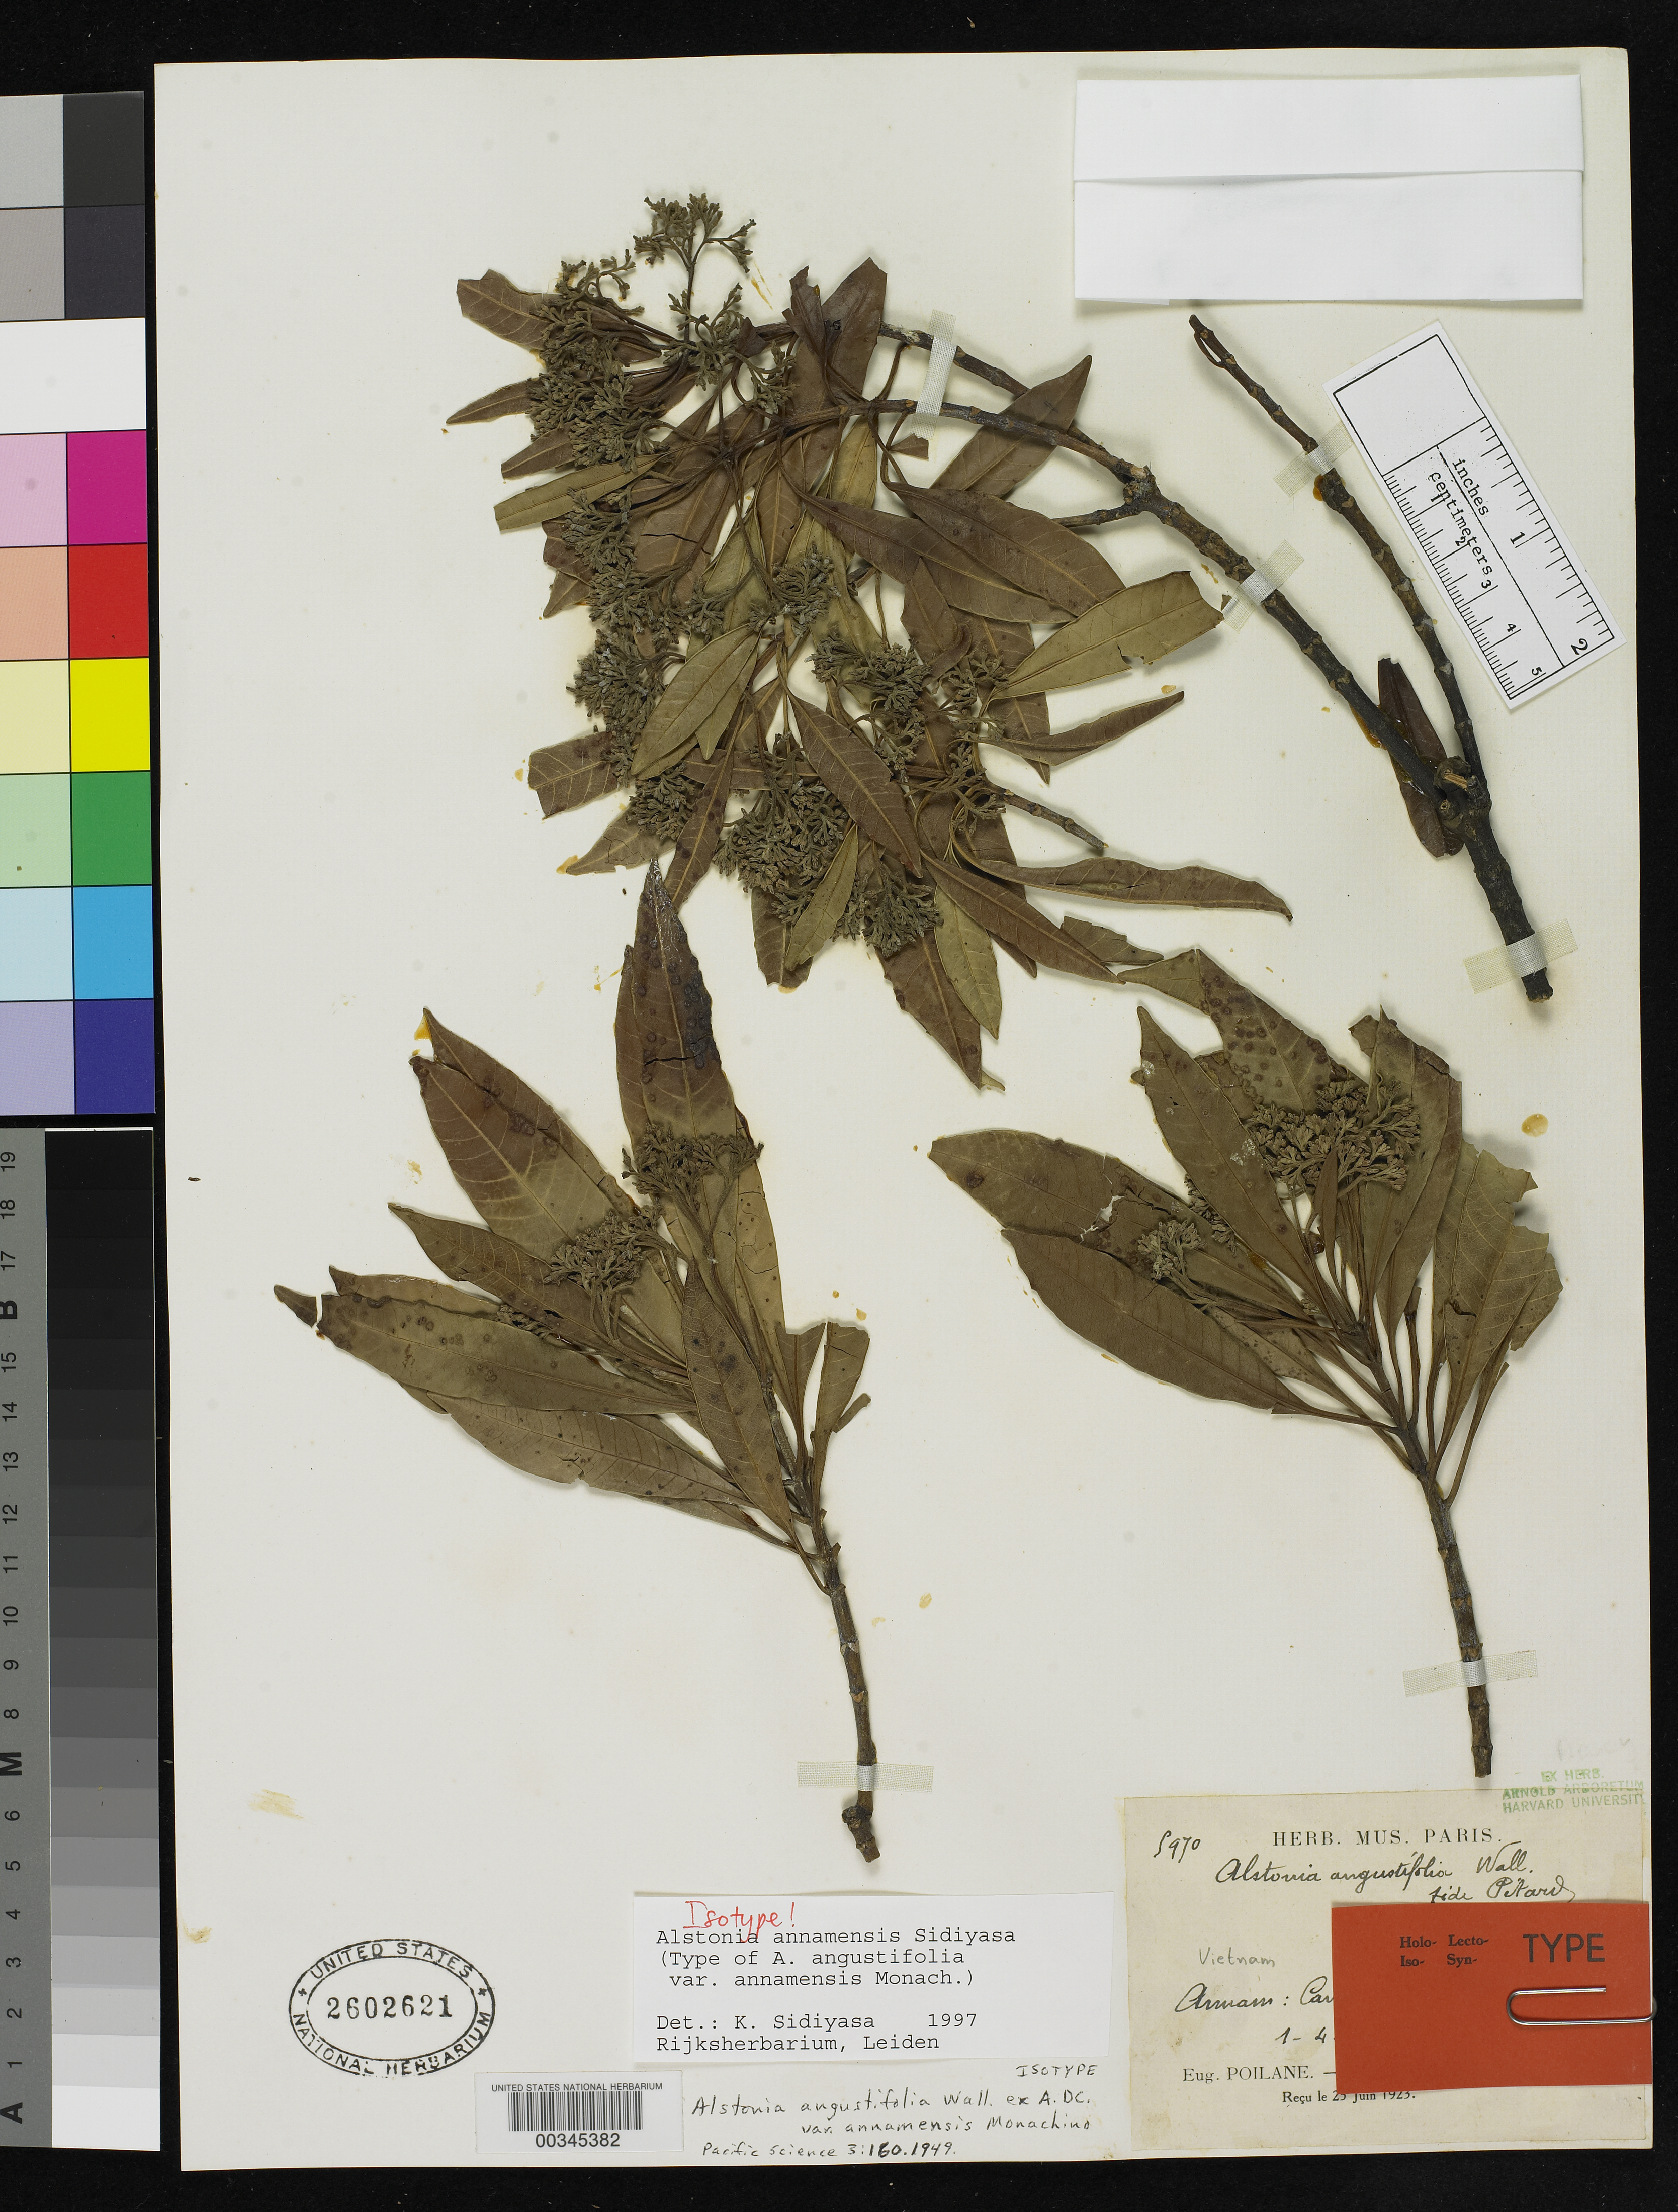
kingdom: Plantae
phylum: Tracheophyta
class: Magnoliopsida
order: Gentianales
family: Apocynaceae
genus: Alstonia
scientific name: Alstonia angustifolia var. annamensis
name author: Monach.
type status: Isotype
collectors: E. Poilane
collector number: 5970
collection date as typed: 25 Jun 1923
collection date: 1923-06-25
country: Vietnam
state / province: Ninh Thuan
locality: Phan Rang, Cana.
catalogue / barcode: US 2602621